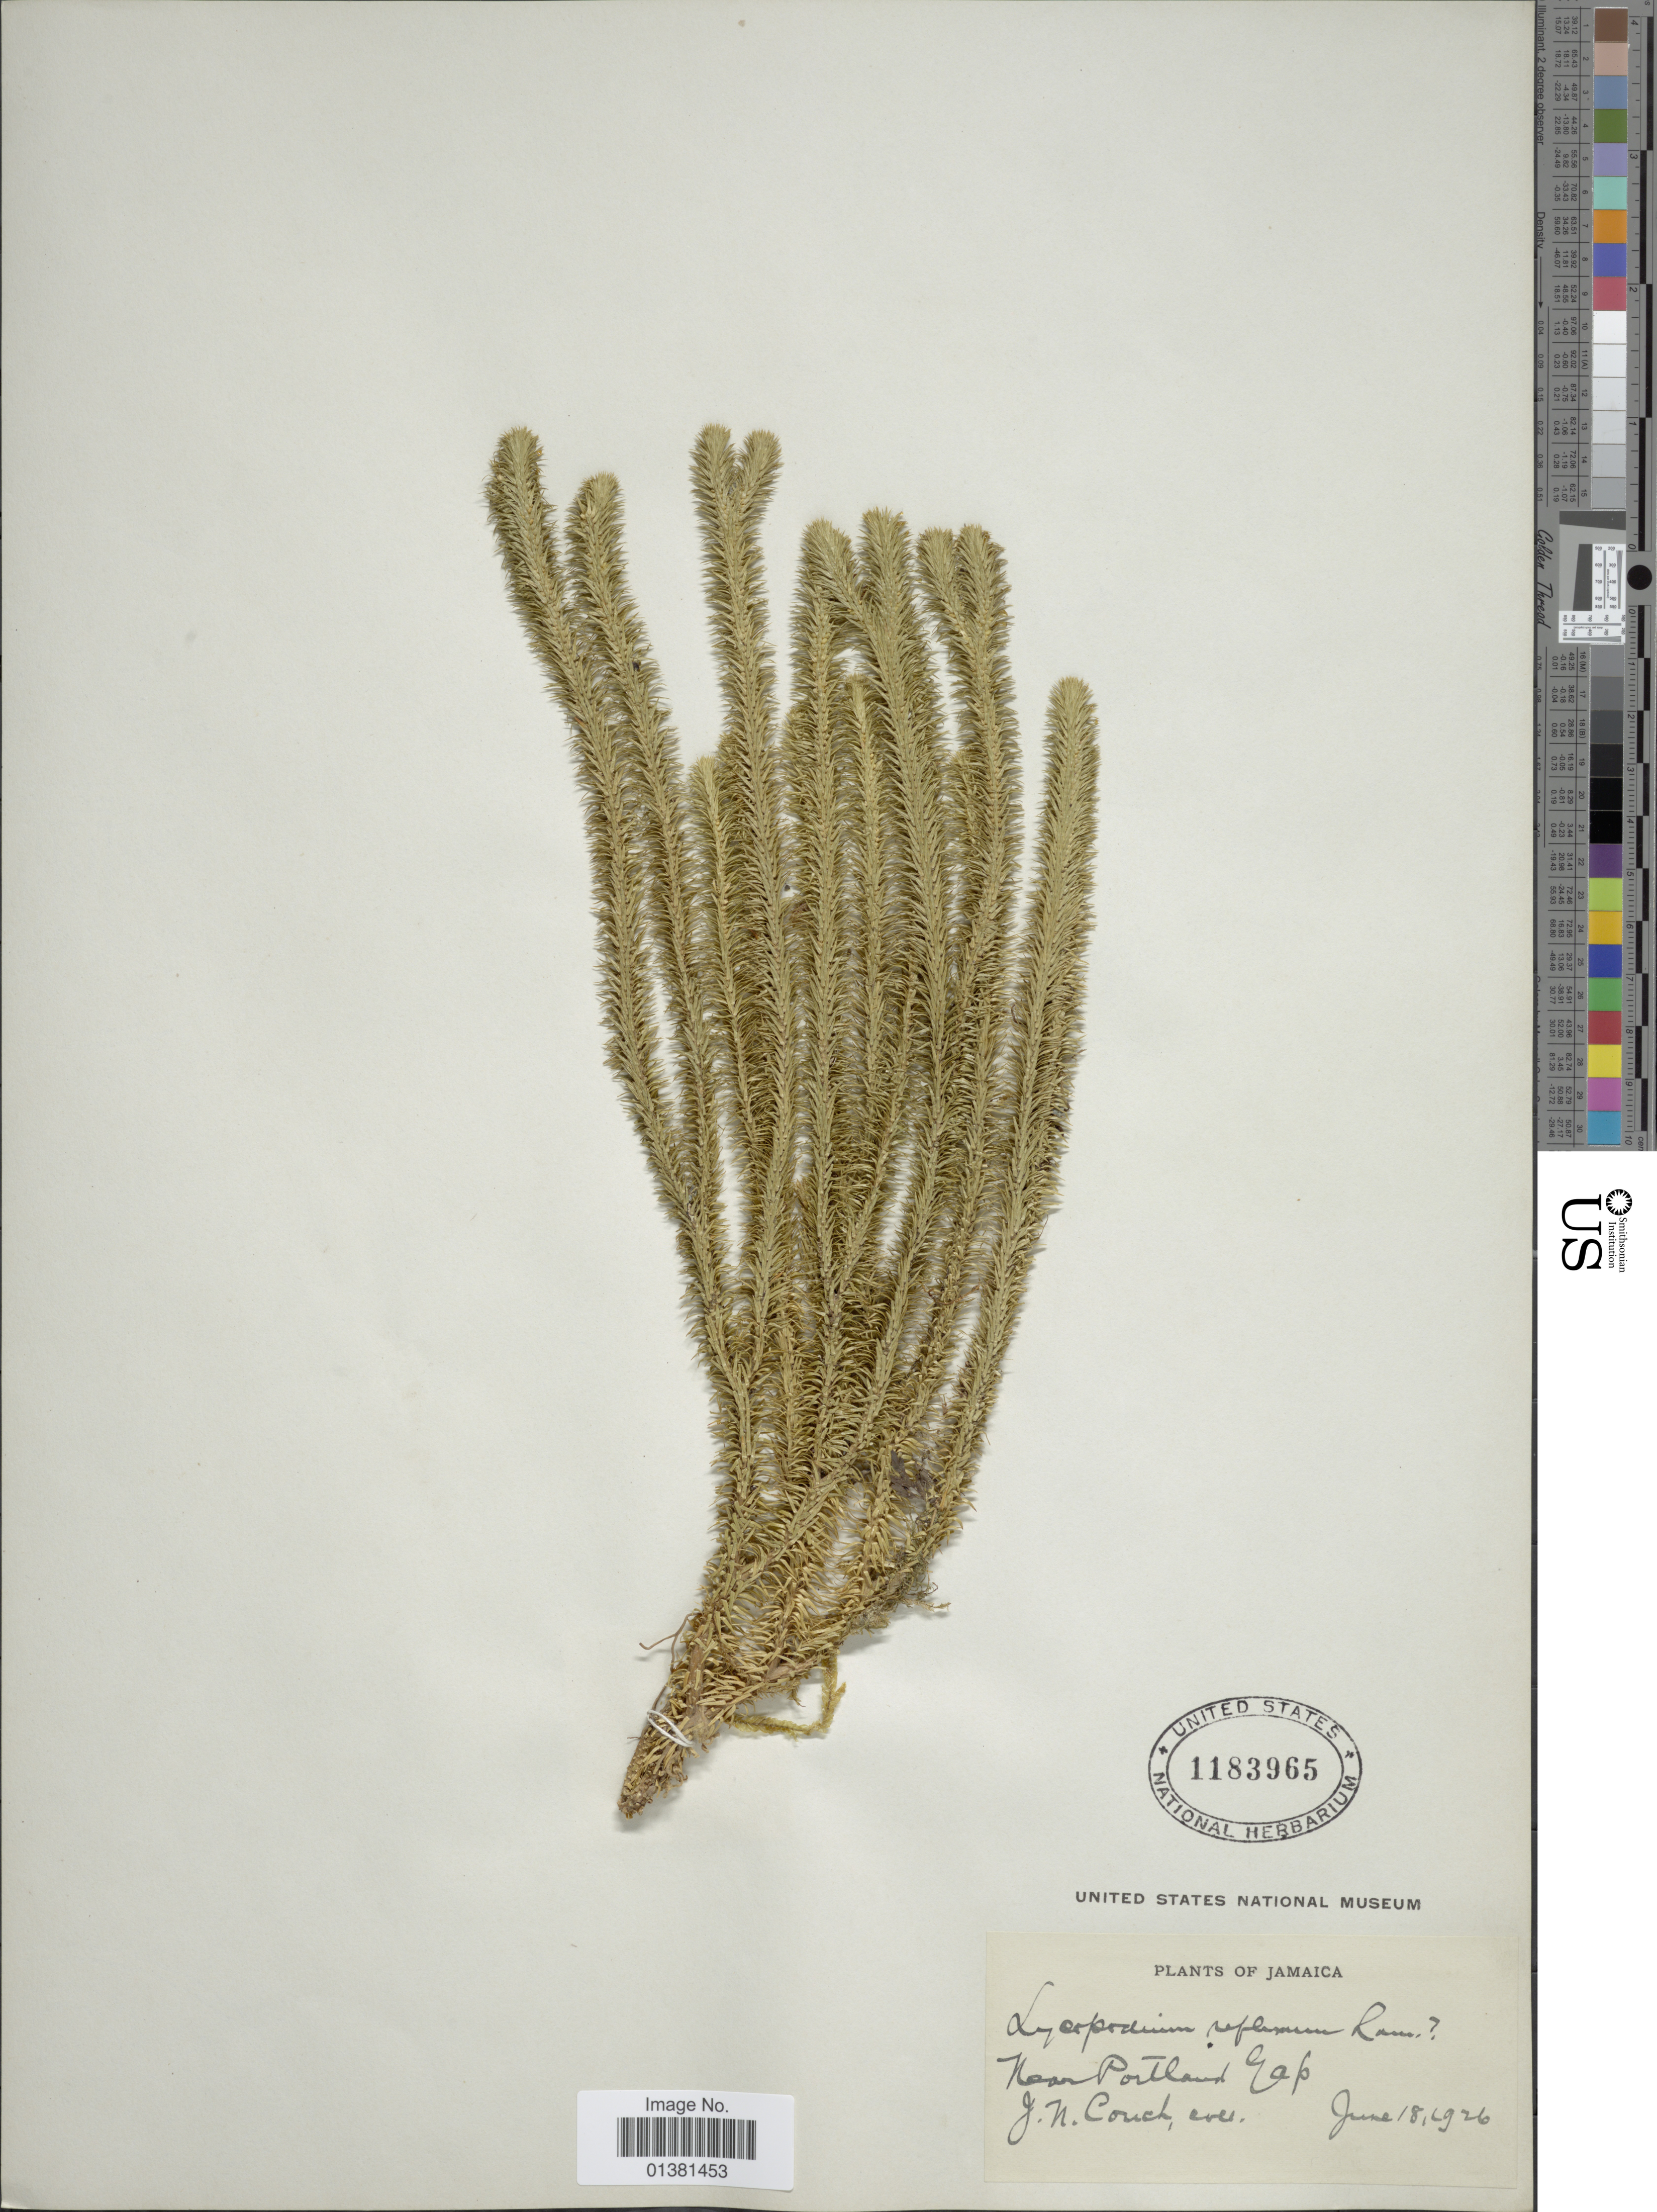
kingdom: Plantae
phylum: Tracheophyta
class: Lycopodiopsida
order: Lycopodiales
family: Lycopodiaceae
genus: Phlegmariurus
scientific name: Phlegmariurus reflexus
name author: (Lam.) B. Øllg.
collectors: J. N. Couch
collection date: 1926-06-18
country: Jamaica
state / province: Portland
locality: Near Portland Gap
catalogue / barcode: US 1183965